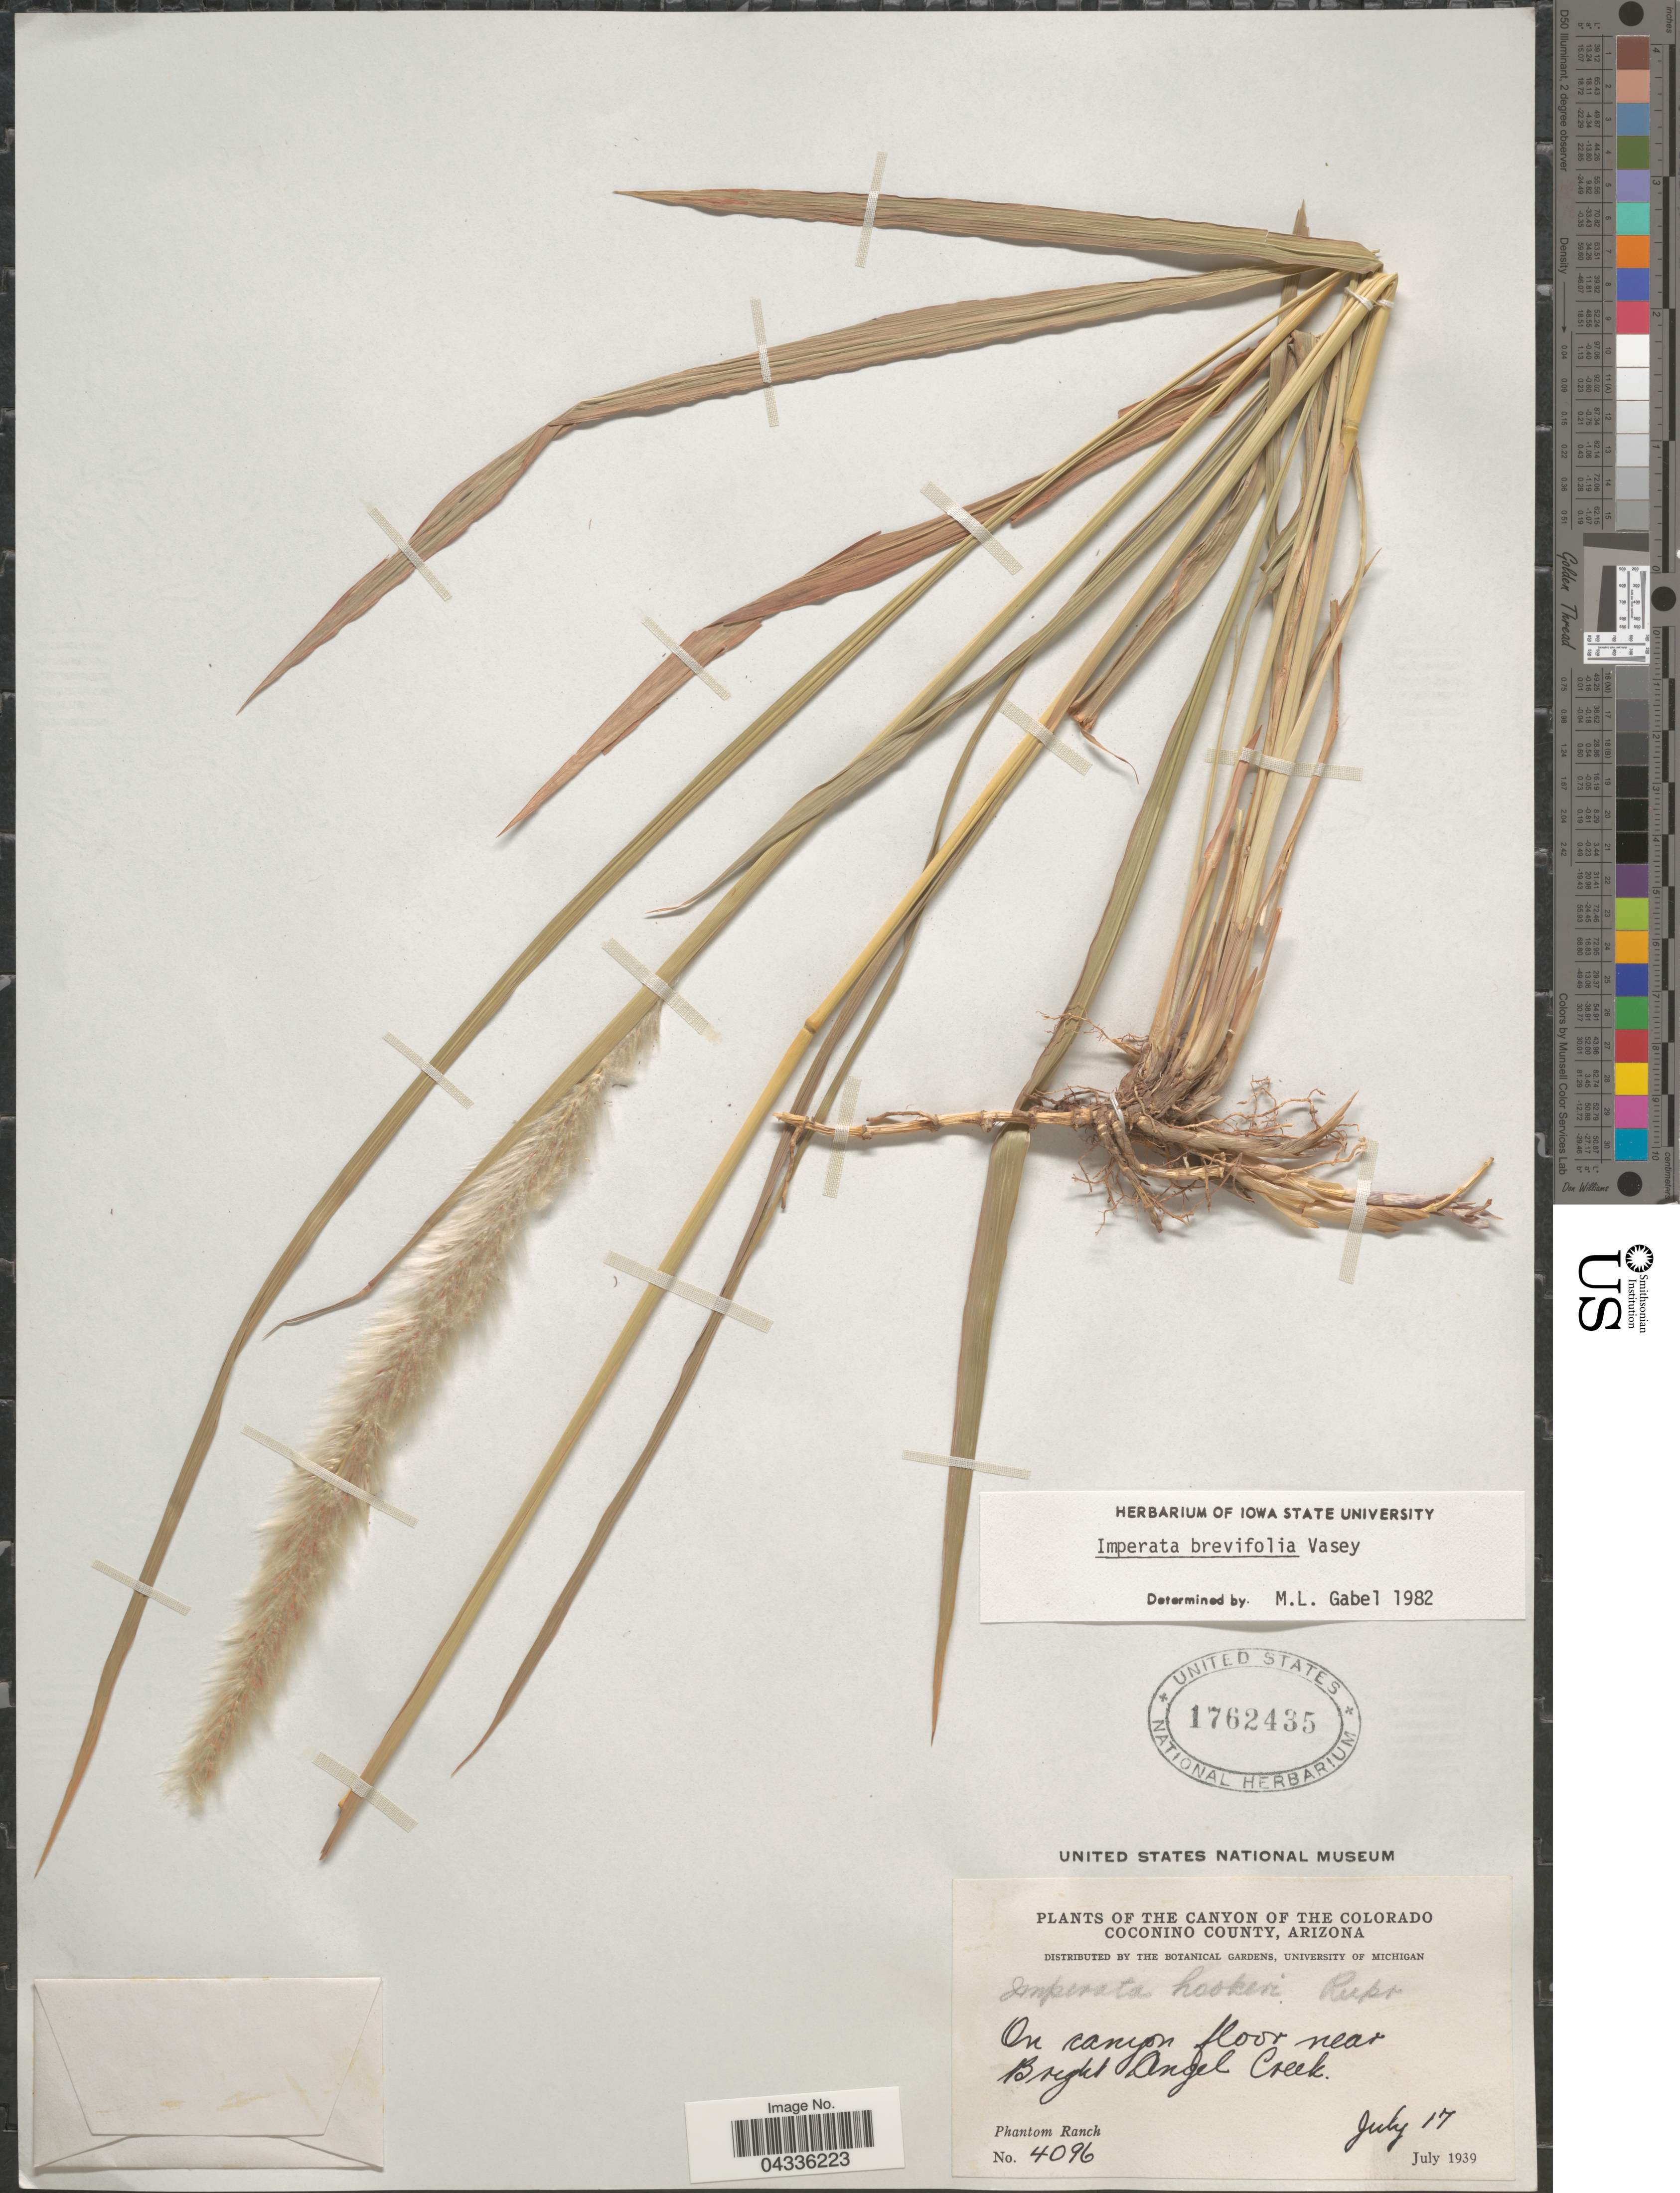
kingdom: Plantae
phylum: Tracheophyta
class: Liliopsida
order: Poales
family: Poaceae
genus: Imperata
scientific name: Imperata brevifolia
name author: Vasey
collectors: P. Ranch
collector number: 4096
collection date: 1939-07-17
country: United States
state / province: Arizona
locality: The Canyon of the Colorado Coconino County. On canyon floor near Bright Angel Creek.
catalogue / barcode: US 1762435